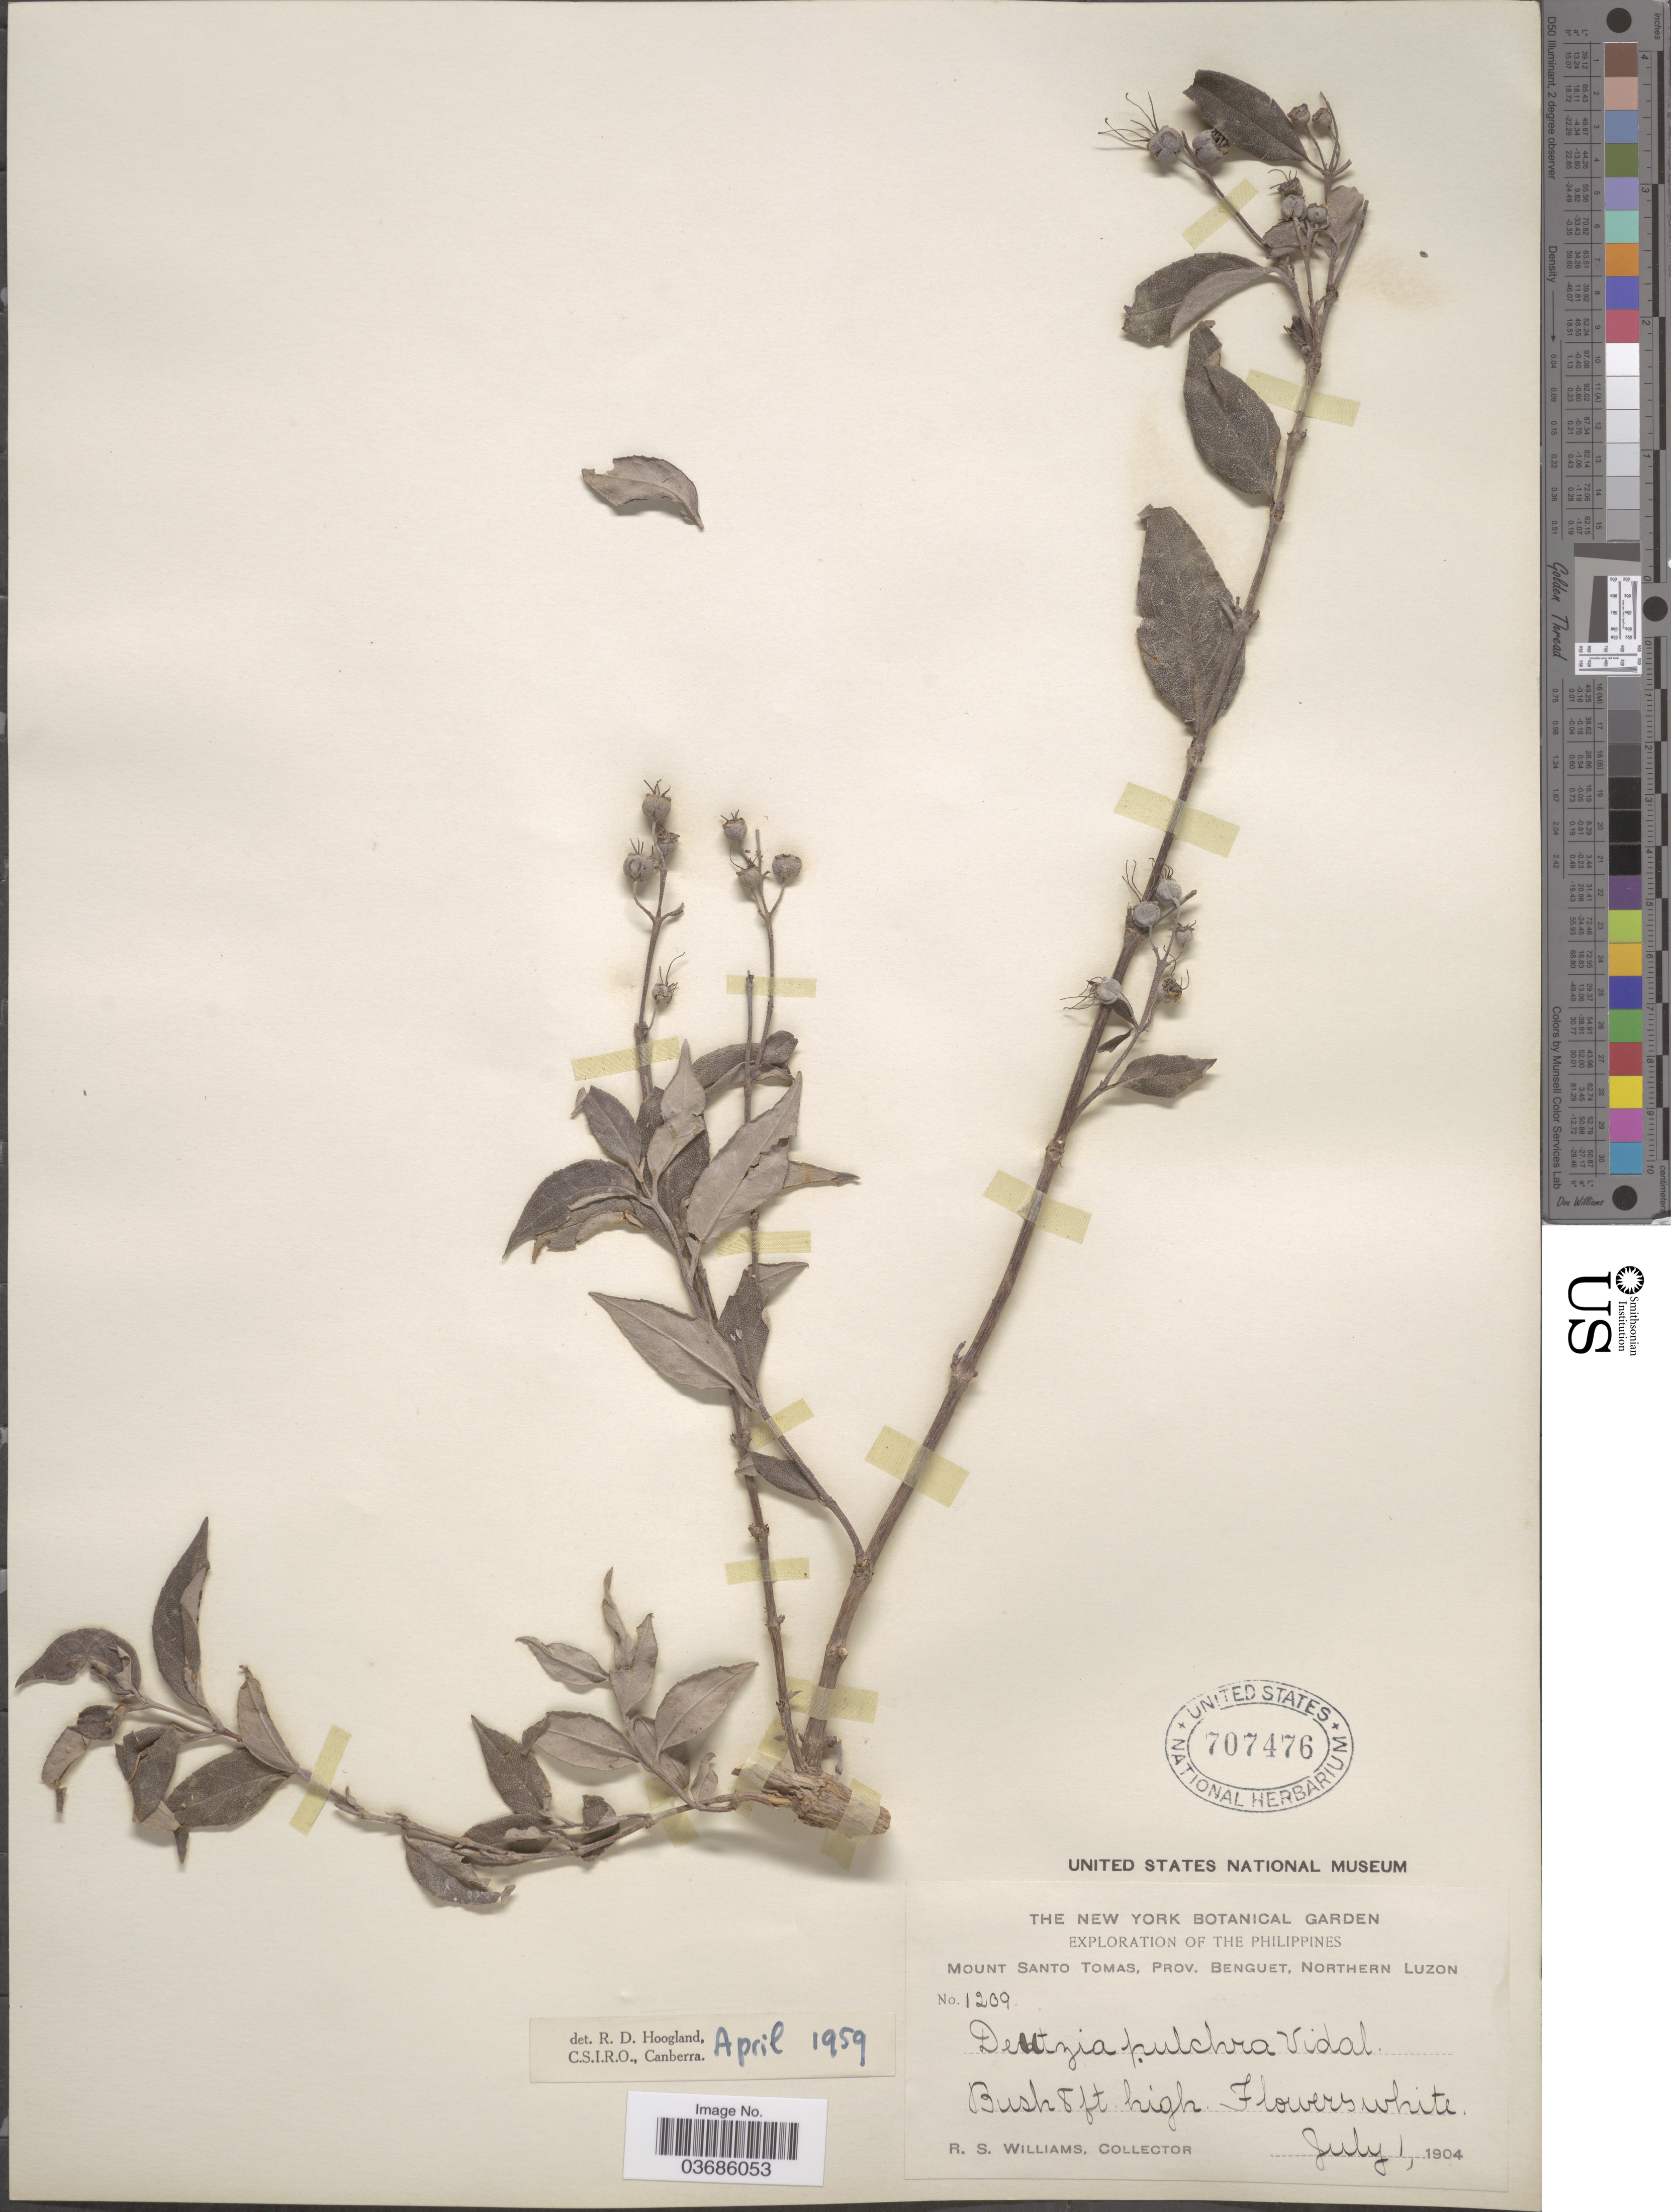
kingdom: Plantae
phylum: Tracheophyta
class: Magnoliopsida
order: Cornales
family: Hydrangeaceae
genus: Deutzia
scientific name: Deutzia pulchra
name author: Vidal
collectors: R. S. Williams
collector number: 1209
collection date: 1904-07-01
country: Philippines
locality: Exploration of the Philippines. Mount Santo Tomas, Prov. Benguet, Northern Luzon.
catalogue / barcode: US 707476